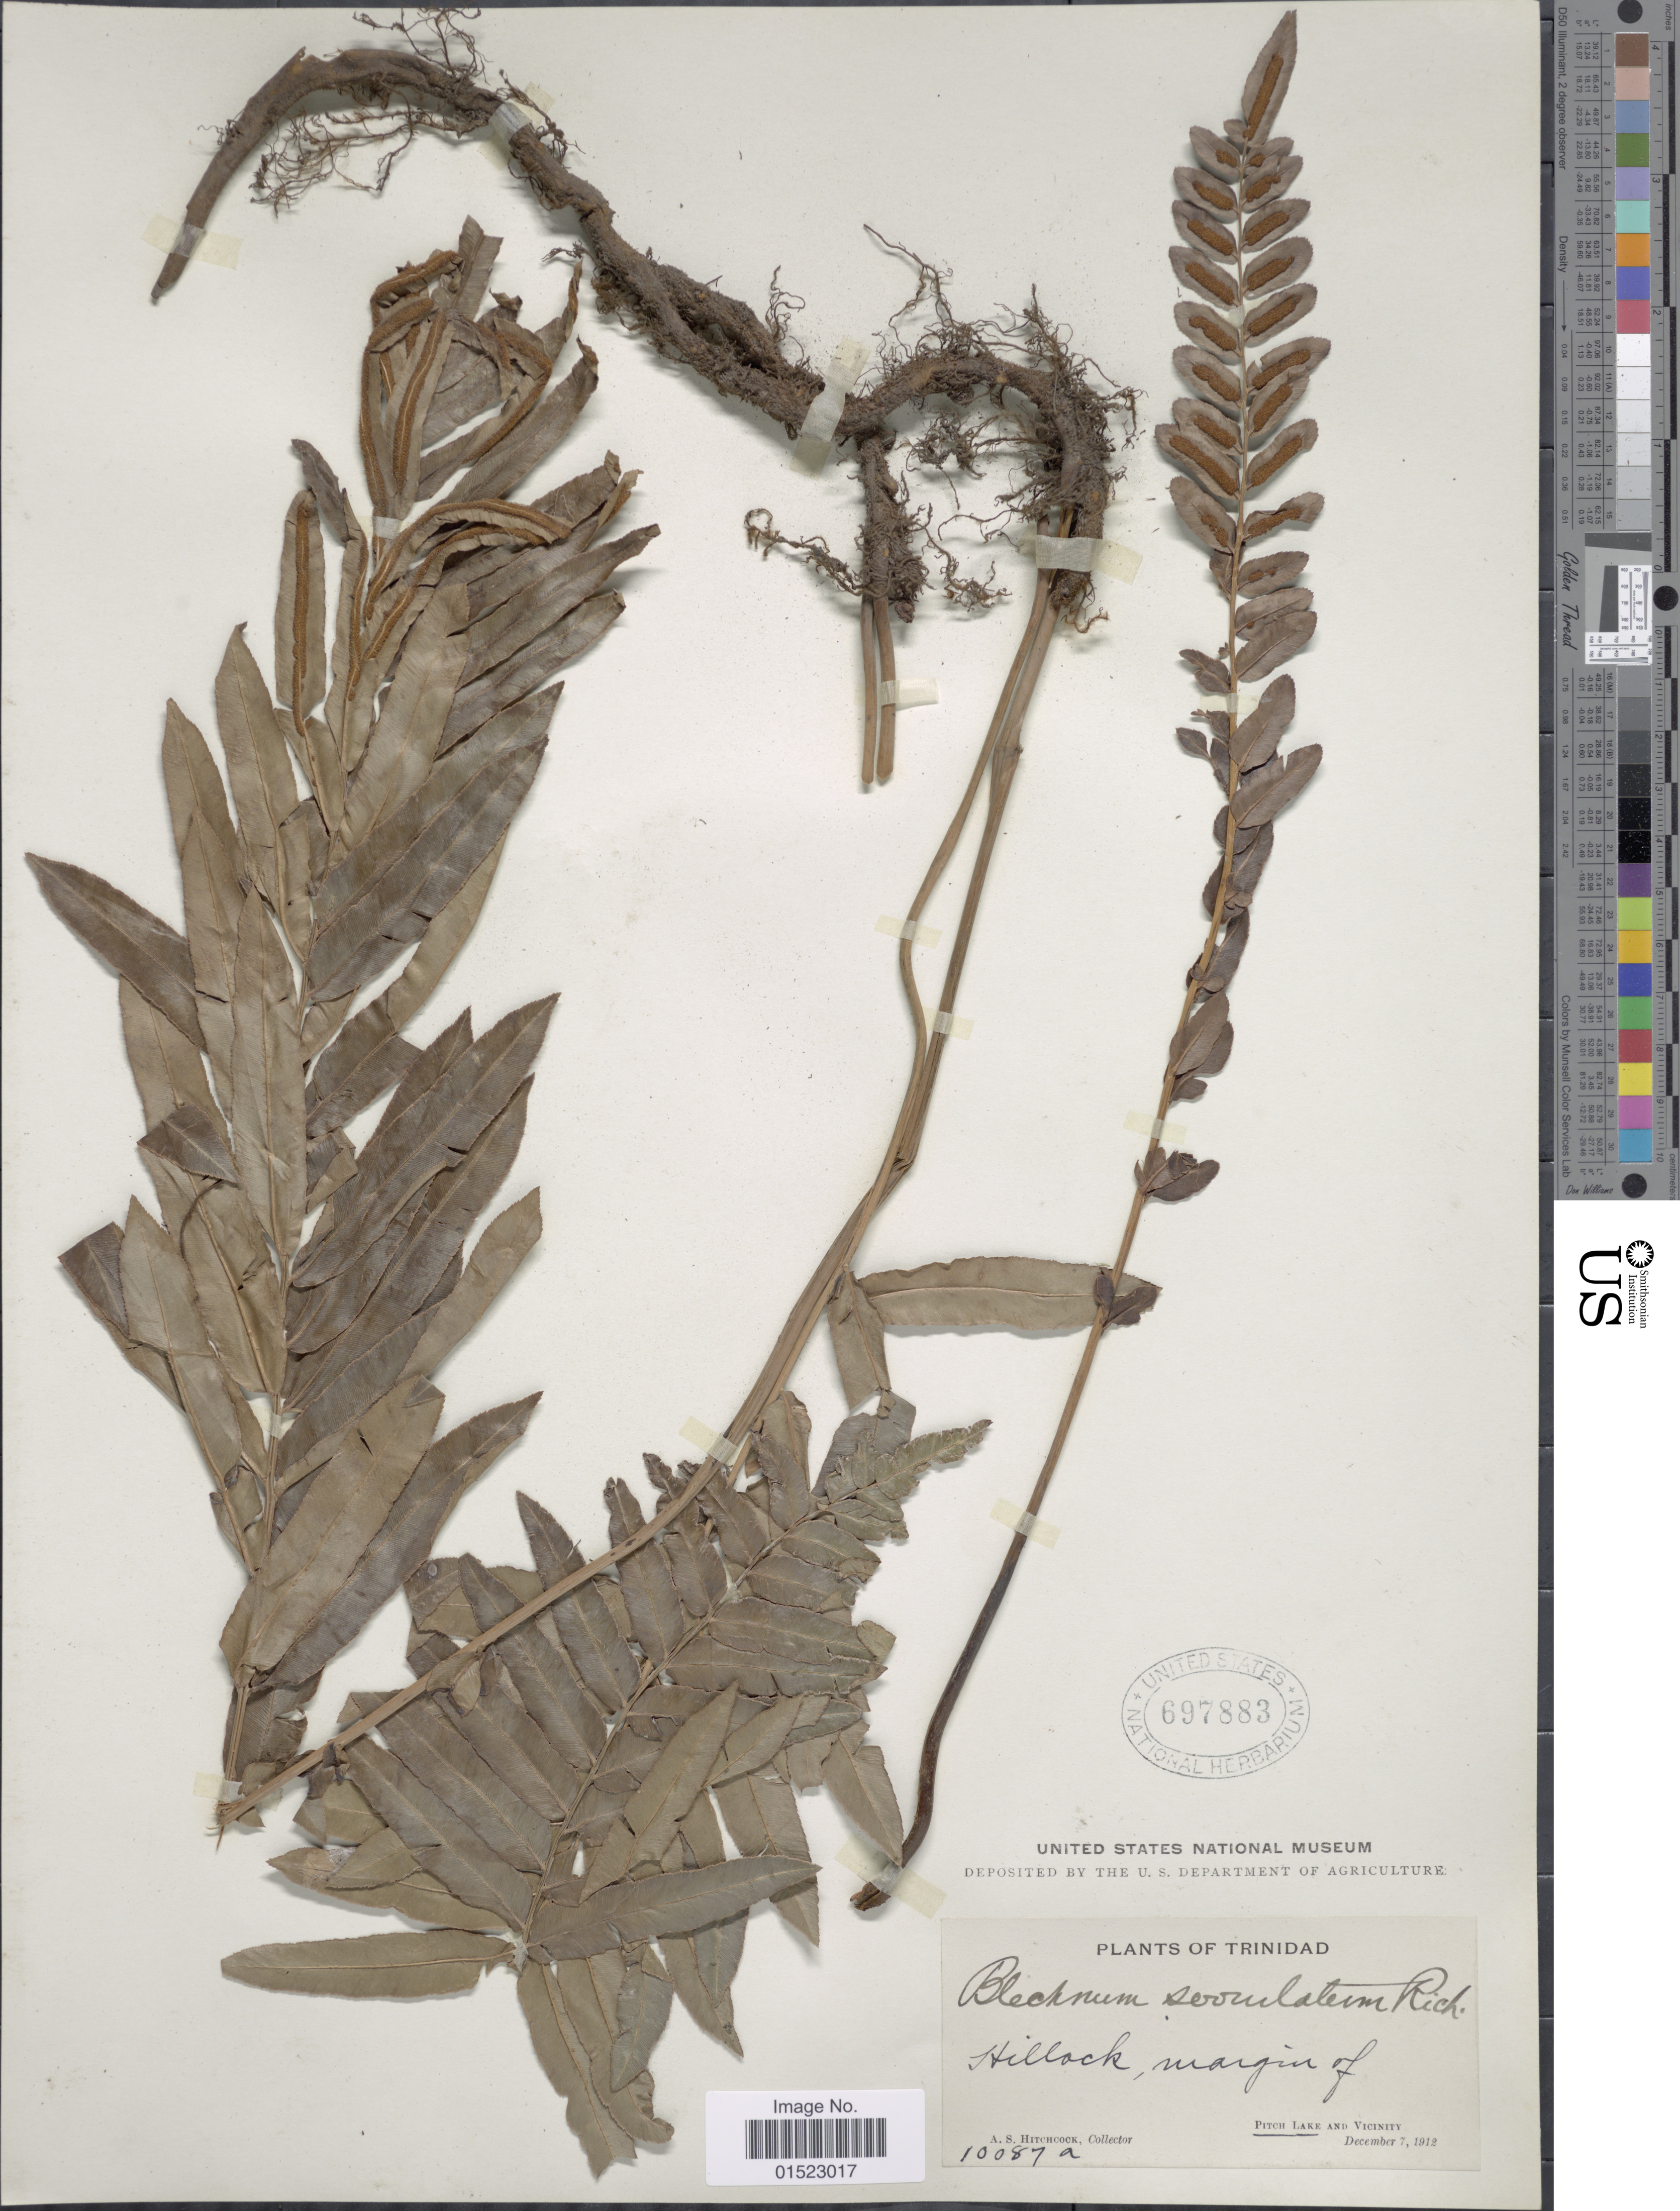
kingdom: Plantae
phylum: Tracheophyta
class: Polypodiopsida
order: Polypodiales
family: Blechnaceae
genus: Telmatoblechnum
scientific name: Telmatoblechnum serrulatum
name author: (Rich.) Perrie et al.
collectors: A. S. Hitchcock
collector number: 10087a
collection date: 1912-12-07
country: Trinidad and Tobago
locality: Trinidad, Pitch Lake and Vicinity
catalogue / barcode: US 697883